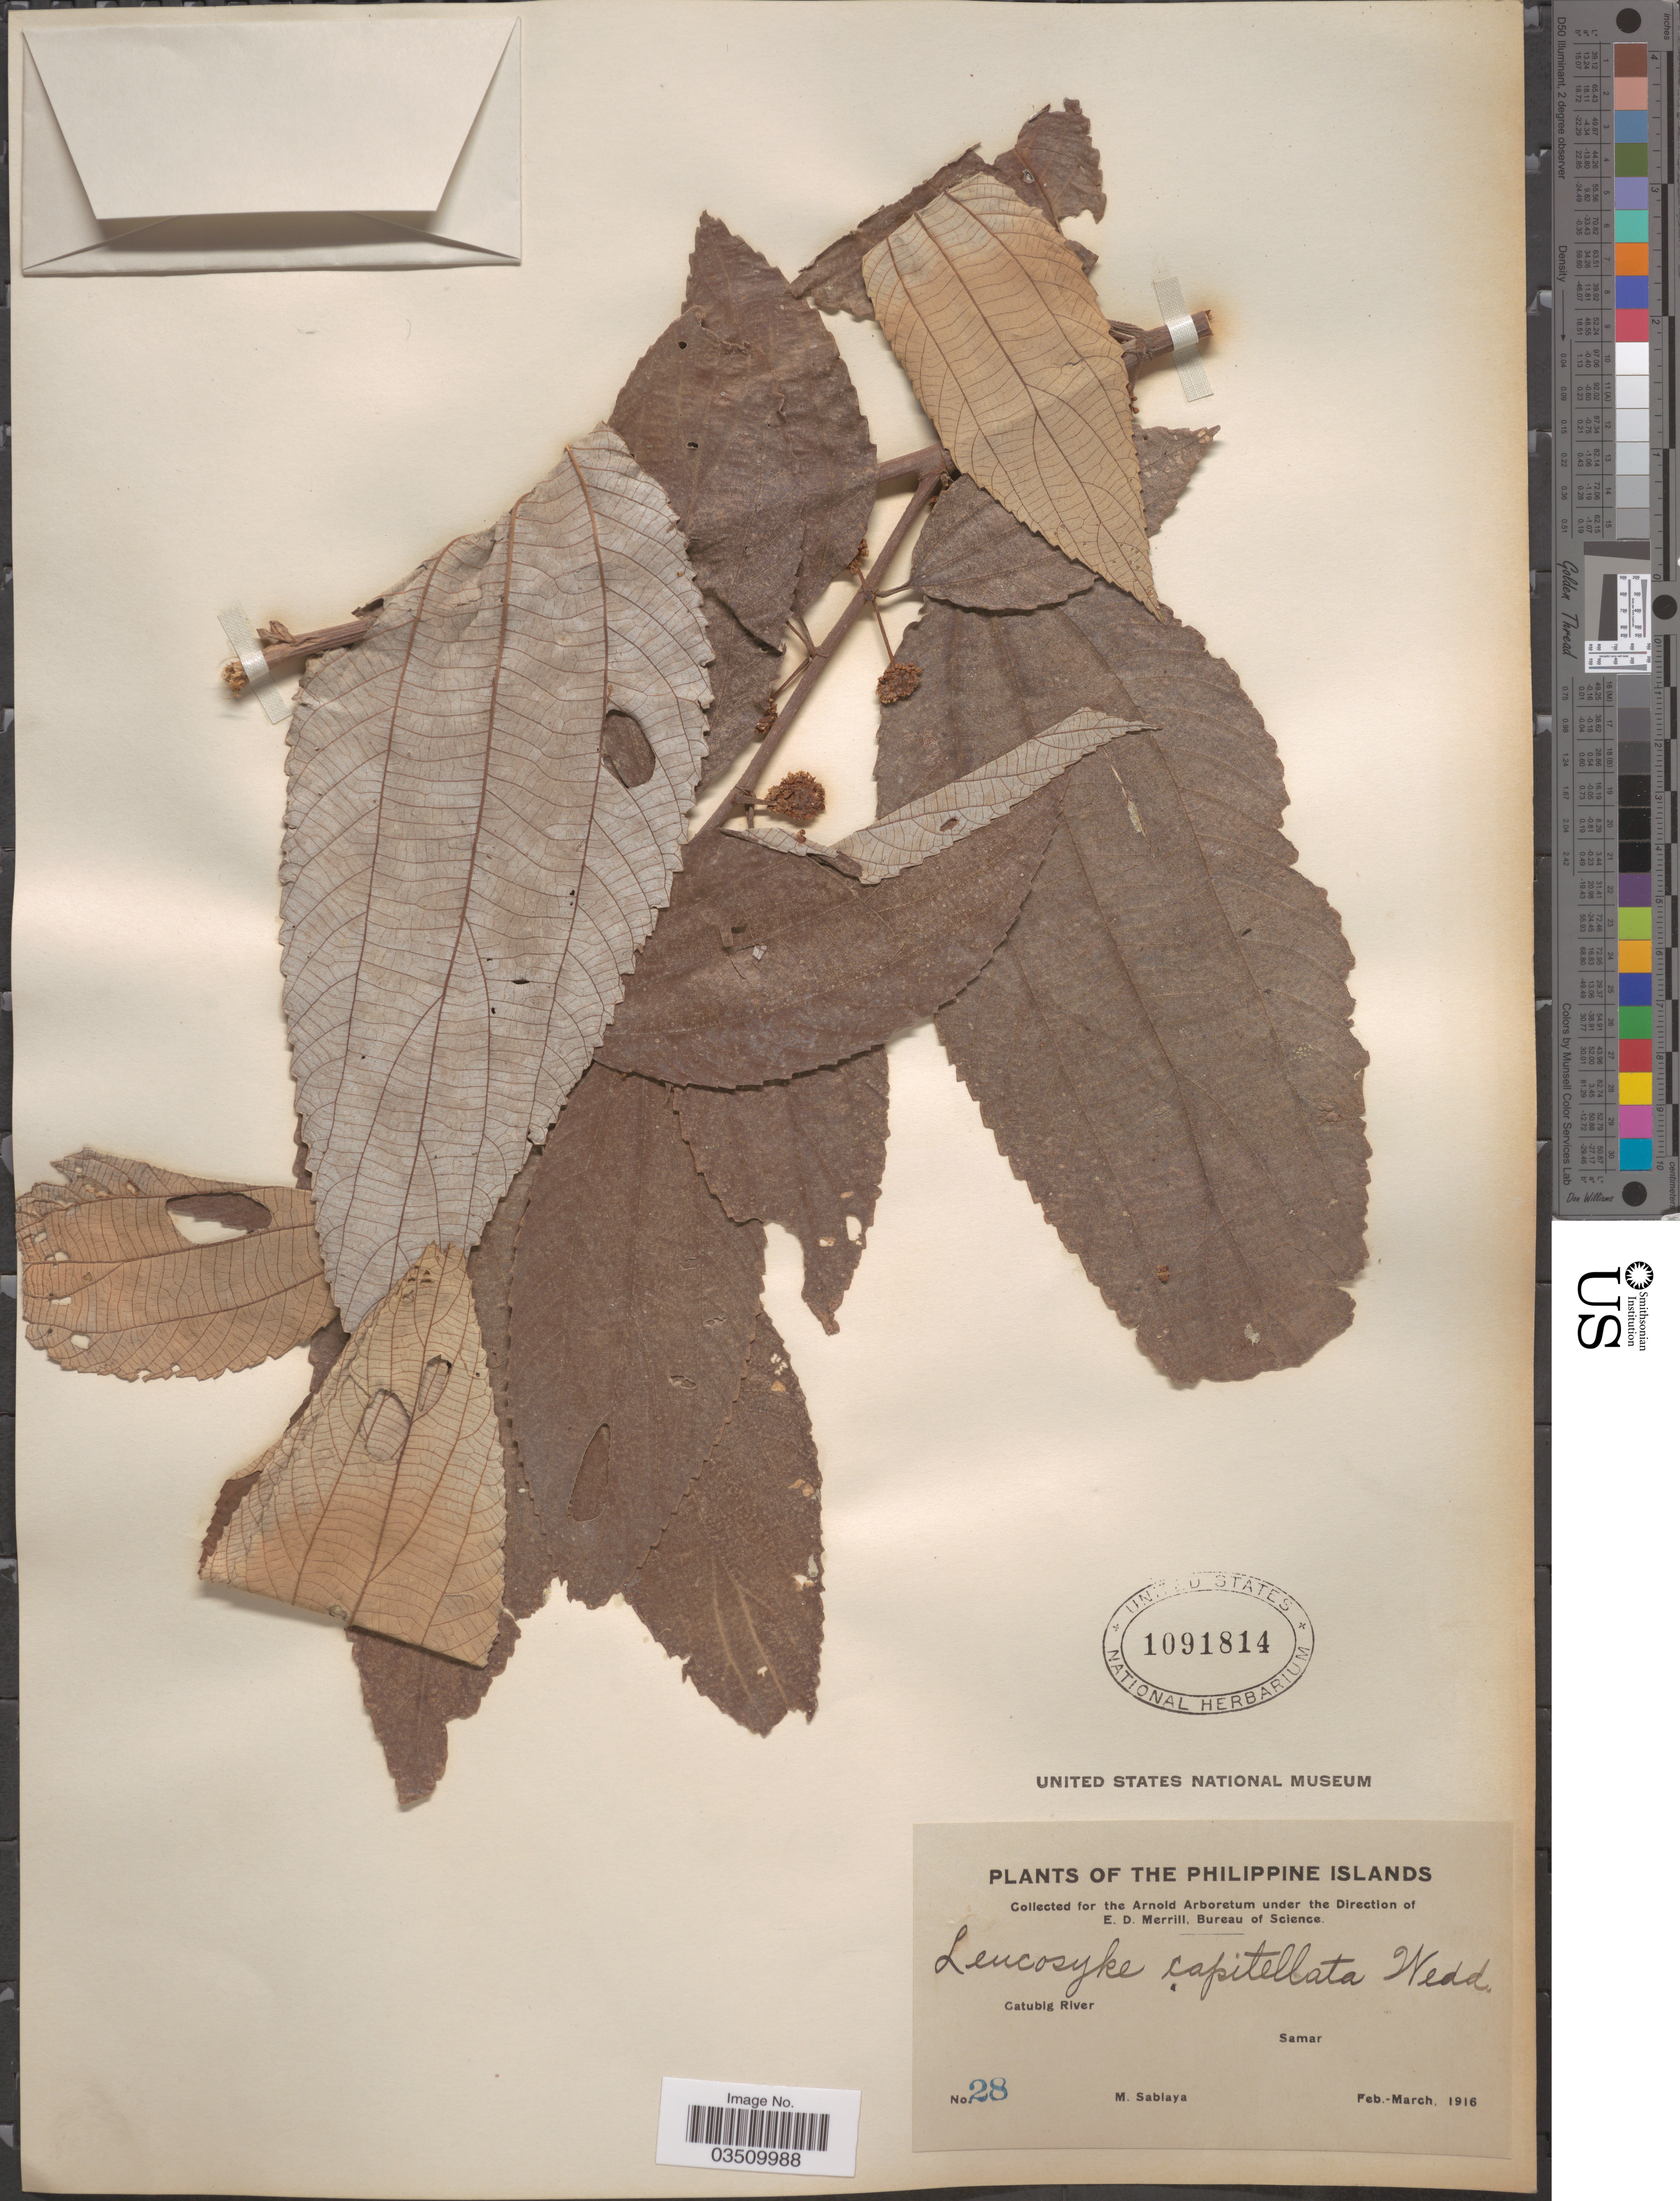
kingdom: Plantae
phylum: Tracheophyta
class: Magnoliopsida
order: Rosales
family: Urticaceae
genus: Leucosyke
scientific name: Leucosyke capitellata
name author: (Poir.) Wedd.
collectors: M. Sablaya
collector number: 28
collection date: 1916-02/1916-03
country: Philippines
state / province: Eastern Visayas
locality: Philippine Islands. Gatubig River, Samar.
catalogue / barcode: US 1091814